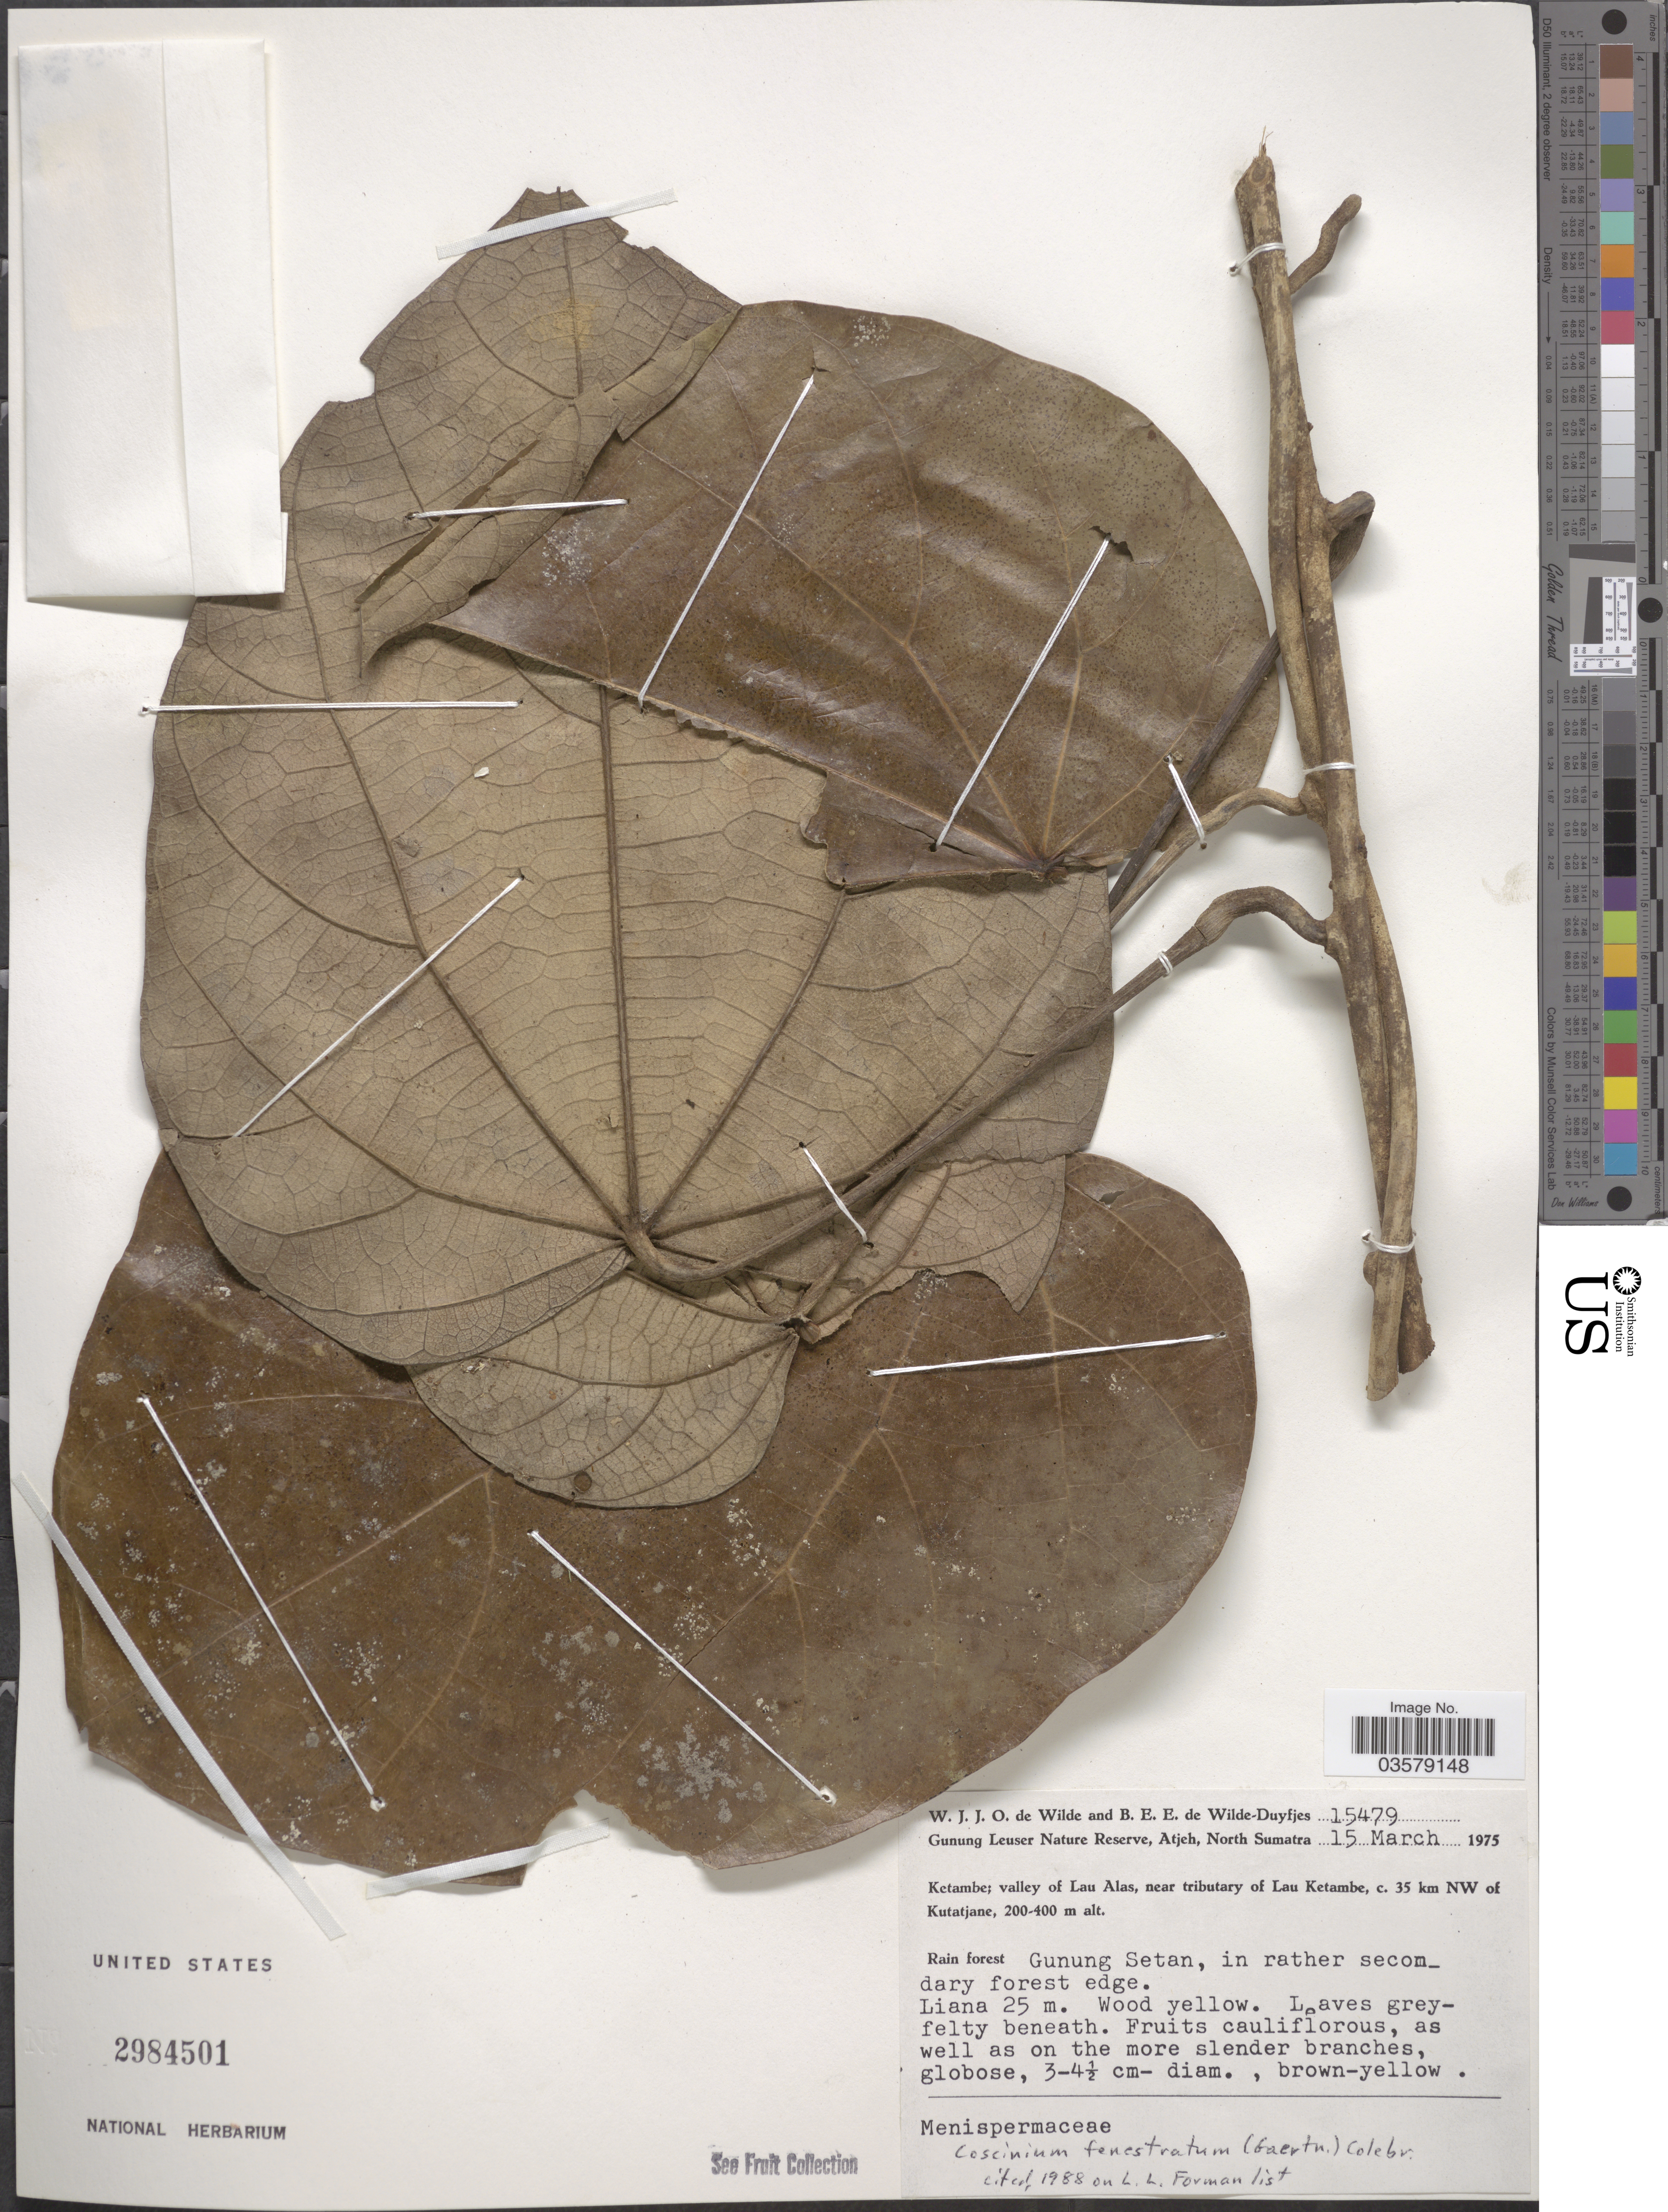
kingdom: Plantae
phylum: Tracheophyta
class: Magnoliopsida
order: Ranunculales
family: Menispermaceae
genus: Coscinium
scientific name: Coscinium fenestratum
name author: Colebr.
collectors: W. J. de Wilde & B. E. de Wilde-Duyfjes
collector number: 15479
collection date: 1975-03-15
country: Indonesia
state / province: Sumatra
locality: Gunung Leuser Nature Reserve, Atjeh, North Sumatra. Ketambe; valley of Lau Alas, near tributary of Lau Ketambe, c. 35 km NW of Kutatjane. Rain forest Gunung Setan.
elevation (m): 200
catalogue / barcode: US 2984501